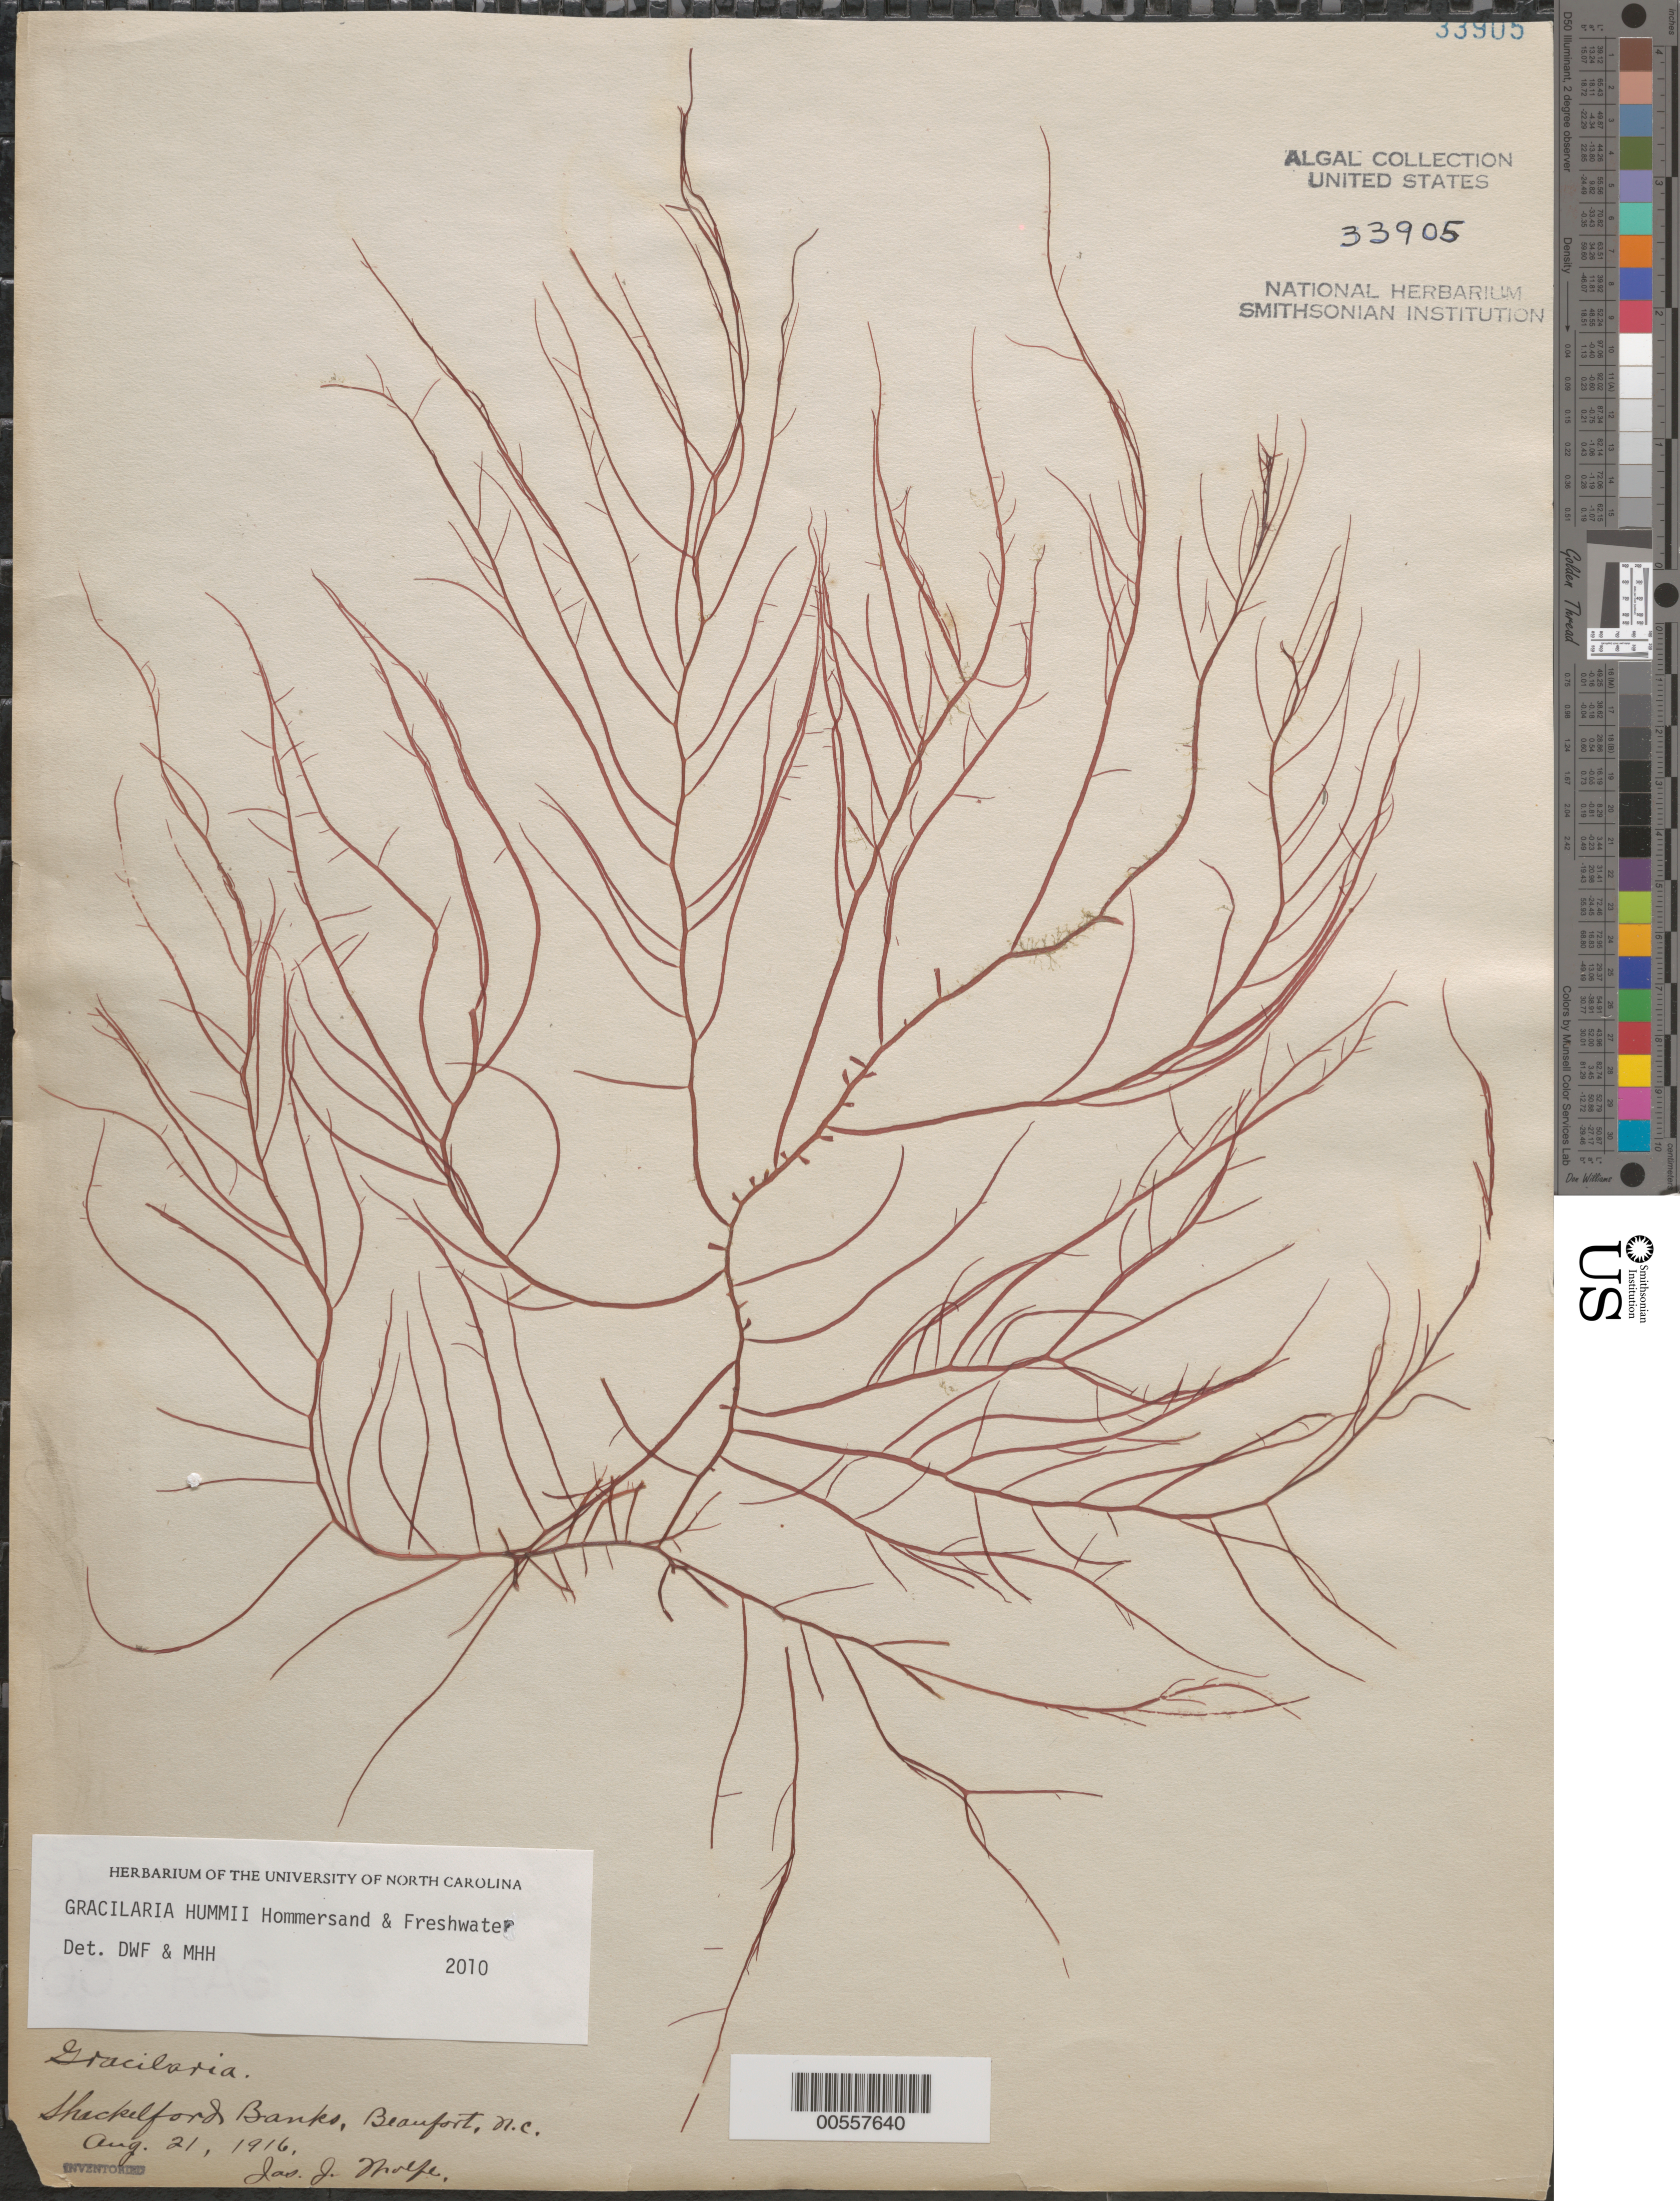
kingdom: Plantae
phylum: Rhodophyta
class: Florideophyceae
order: Gracilariales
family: Gracilariaceae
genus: Gracilaria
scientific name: Gracilaria hummii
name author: Hommers. & Freshwater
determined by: Freshwater, D. W.; Hommersand, M. H.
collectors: J. Wolfe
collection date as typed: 21 Aug 1916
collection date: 1916-08-21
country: United States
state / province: North Carolina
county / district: Carteret County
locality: Beaufort, Shackleford Banks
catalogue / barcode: US 33905